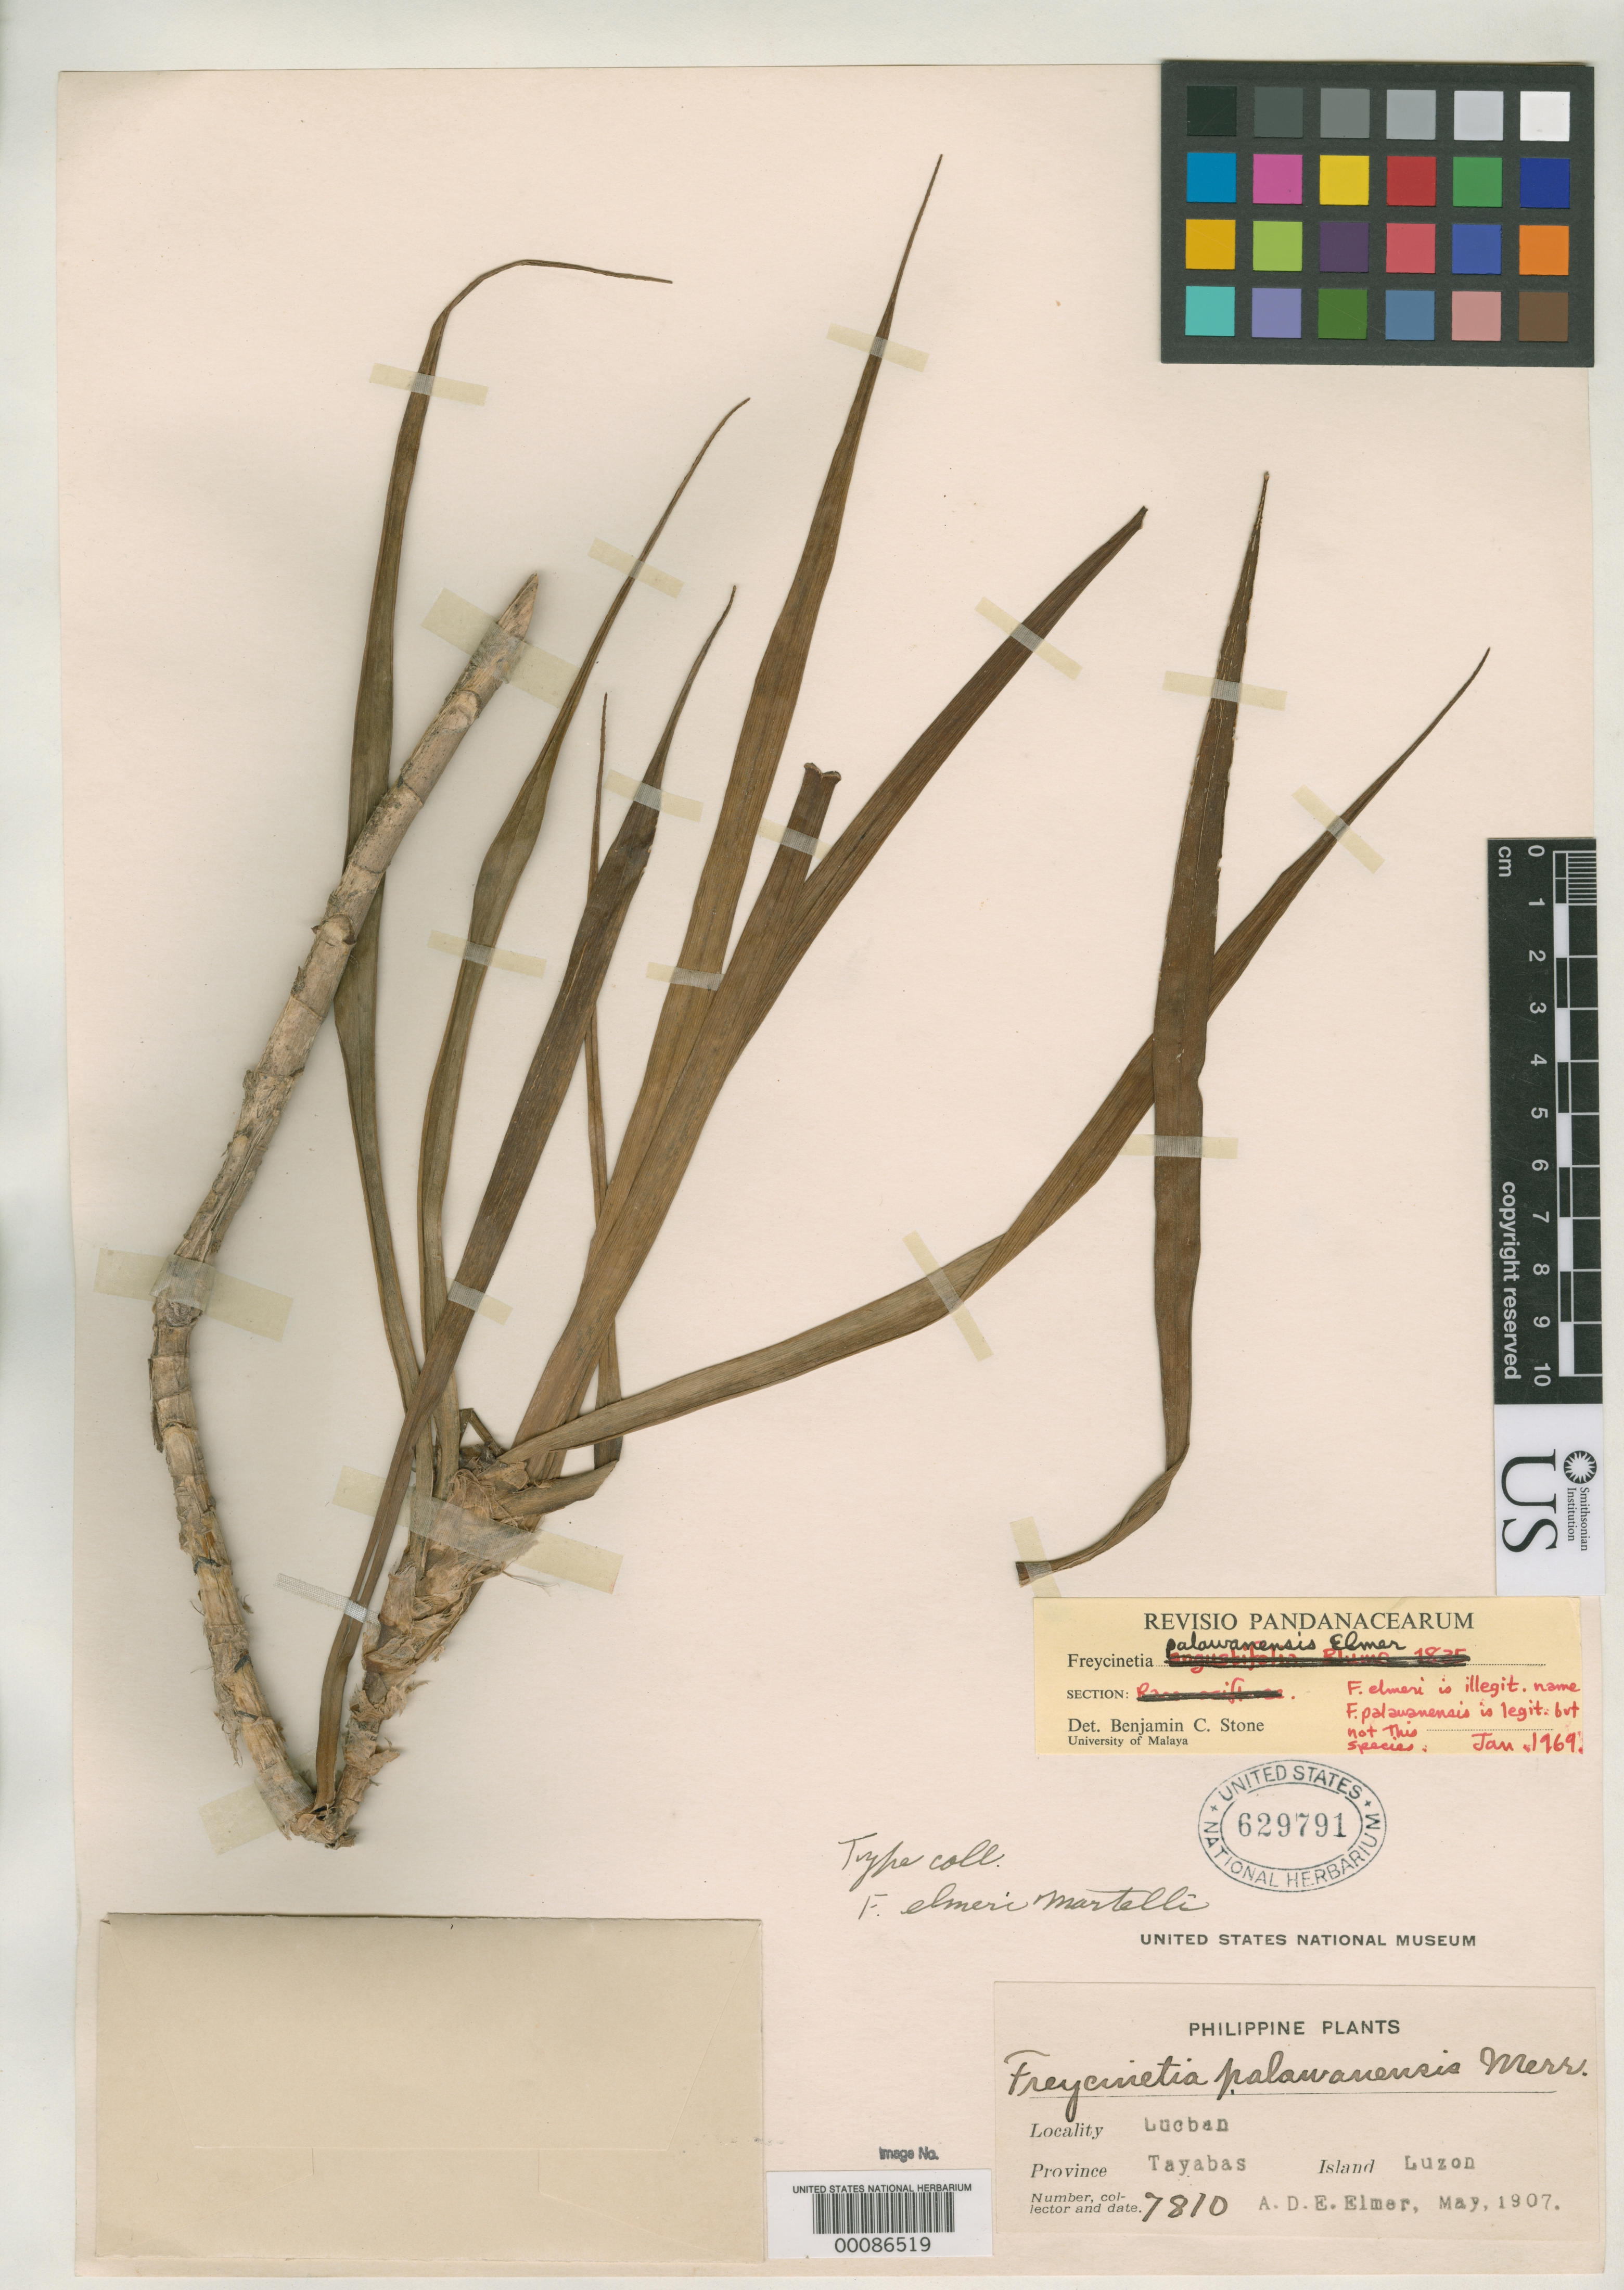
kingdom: Plantae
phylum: Tracheophyta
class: Liliopsida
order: Pandanales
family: Pandanaceae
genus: Freycinetia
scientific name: Freycinetia elmeri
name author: Martelli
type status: Type Collection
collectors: A. D. E. Elmer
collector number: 7810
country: Philippines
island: Luzon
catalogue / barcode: US 629791